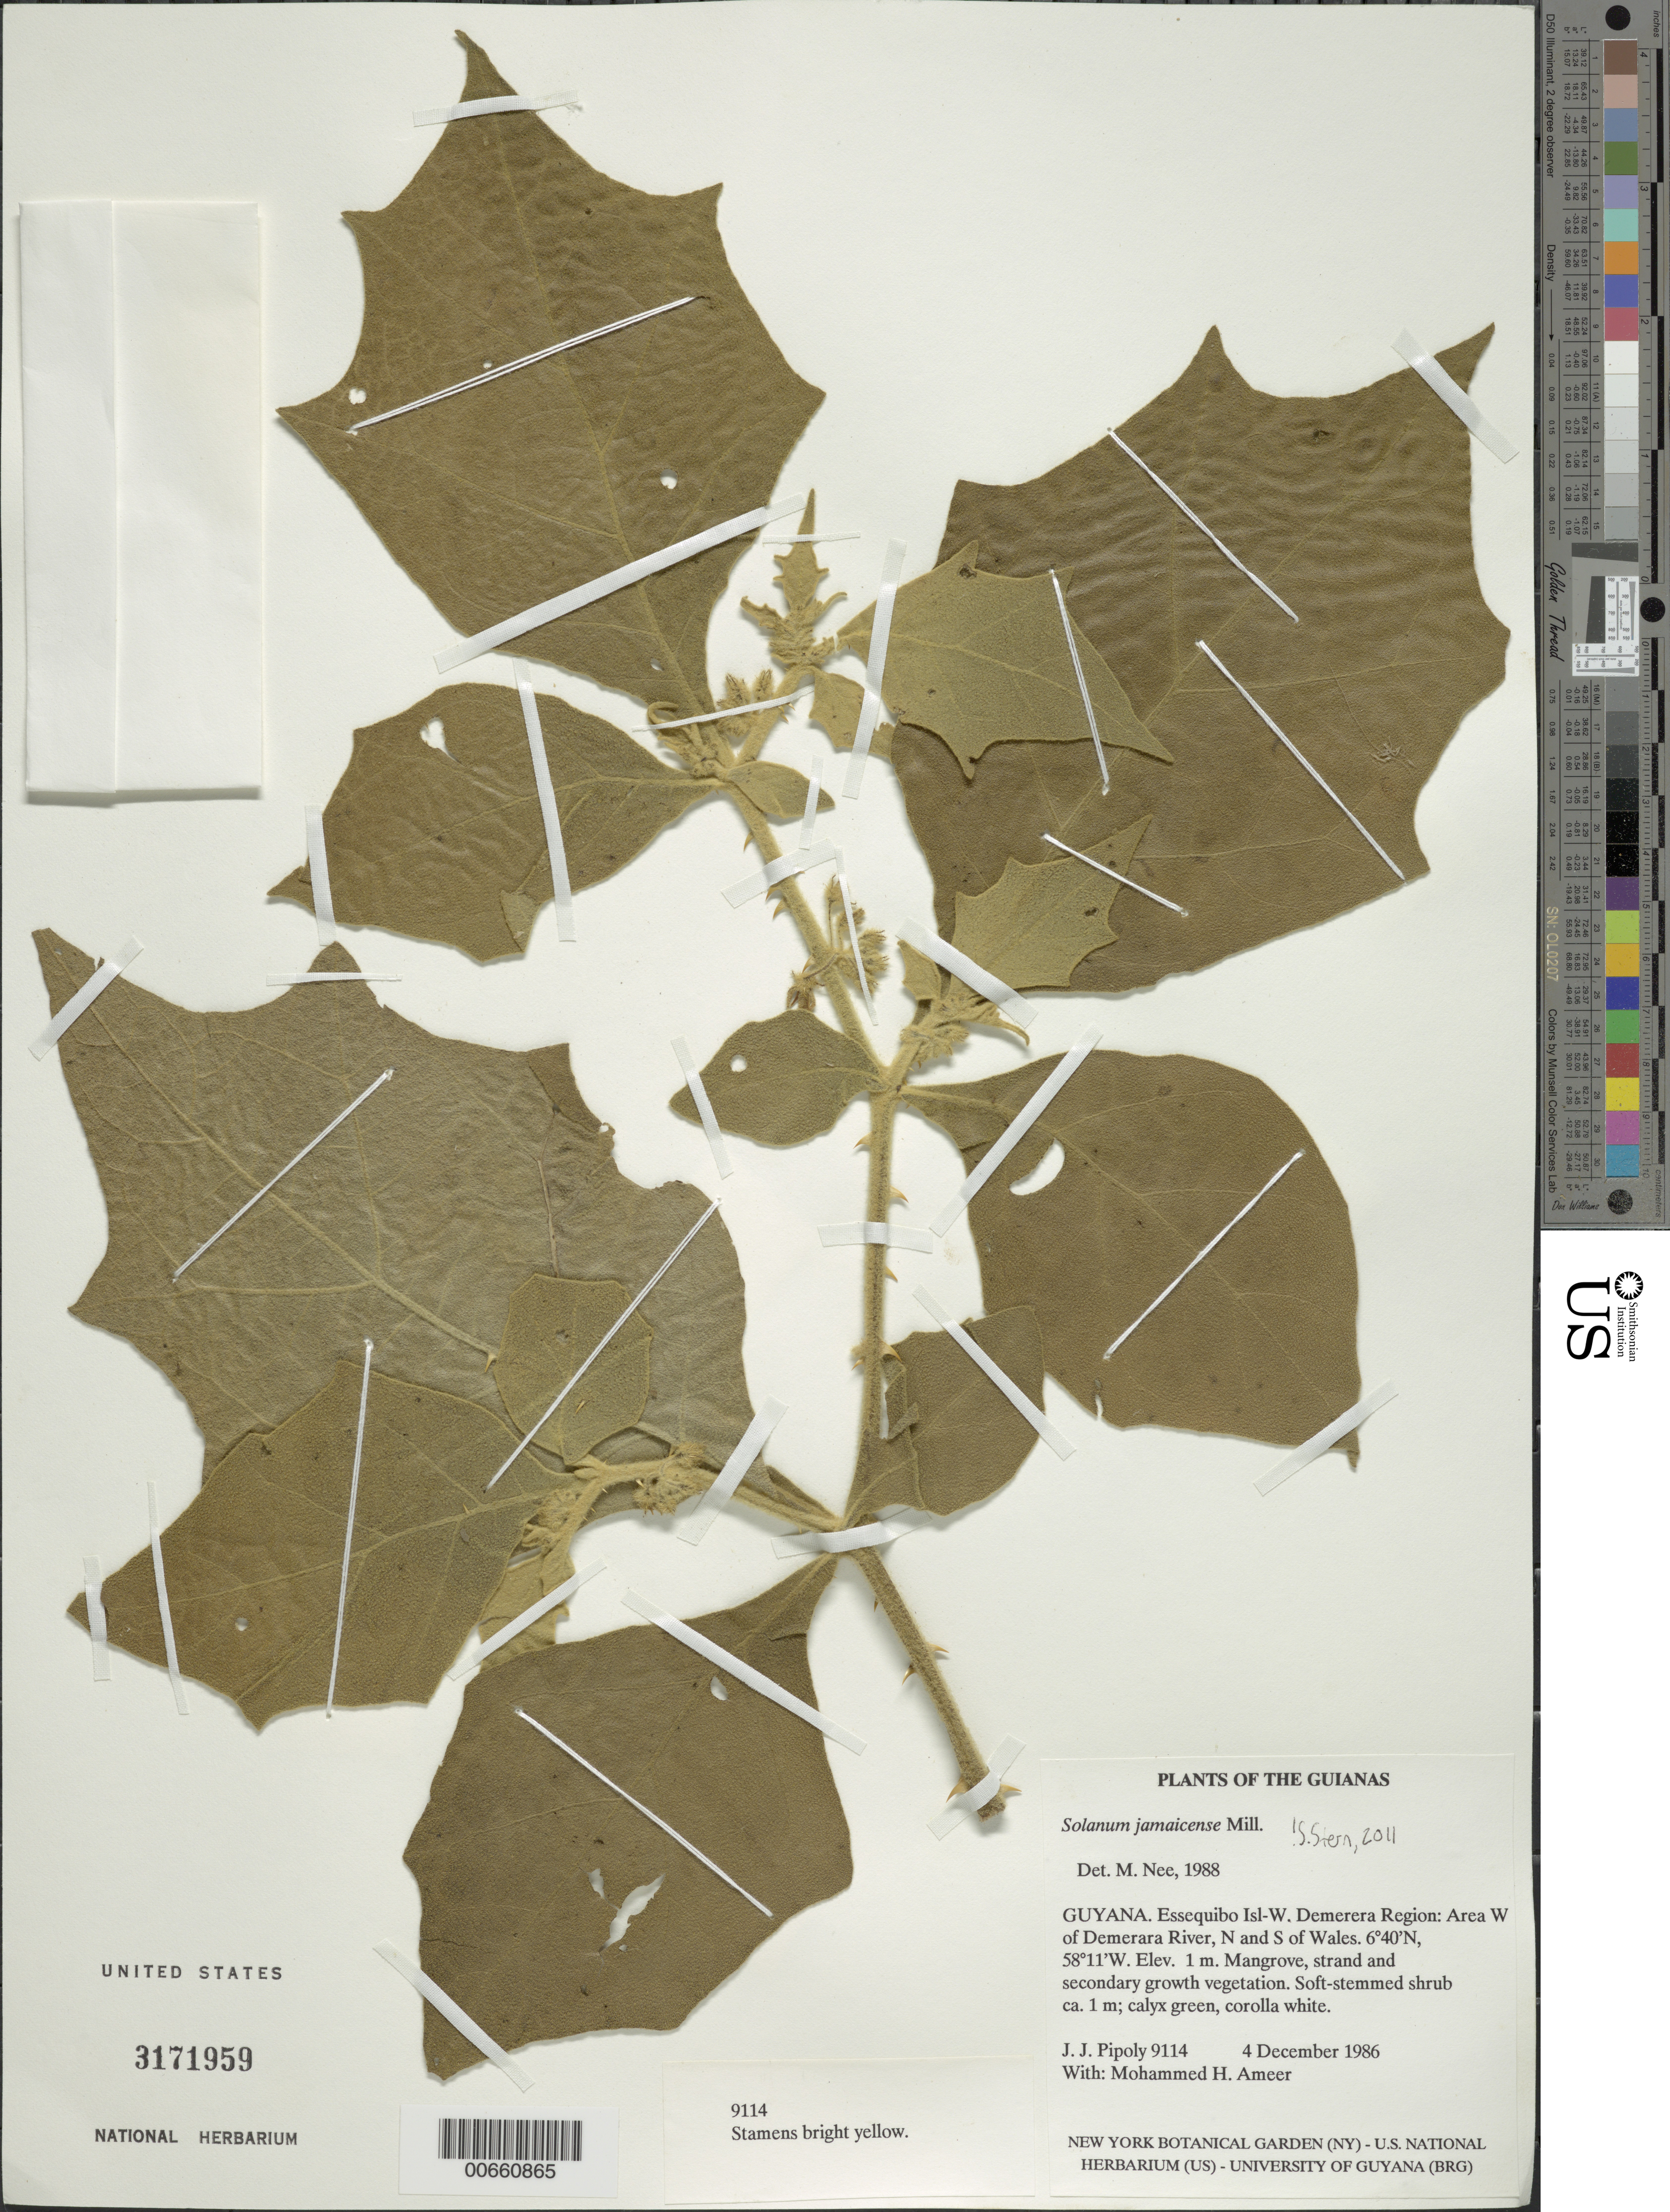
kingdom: Plantae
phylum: Tracheophyta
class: Magnoliopsida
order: Solanales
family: Solanaceae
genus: Solanum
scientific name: Solanum jamaicense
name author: Mill.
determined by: Nee, Michael H.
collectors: J. J. Pipoly & M. Ameer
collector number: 9114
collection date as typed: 12 Dec 1986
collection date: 1986-12-12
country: Guyana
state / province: Essequibo Isl-W. Demerara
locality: Area W of Demerara River, N and S of Wales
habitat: Mangrove, strand and secondary growth vegetation.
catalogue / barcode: US 3171959